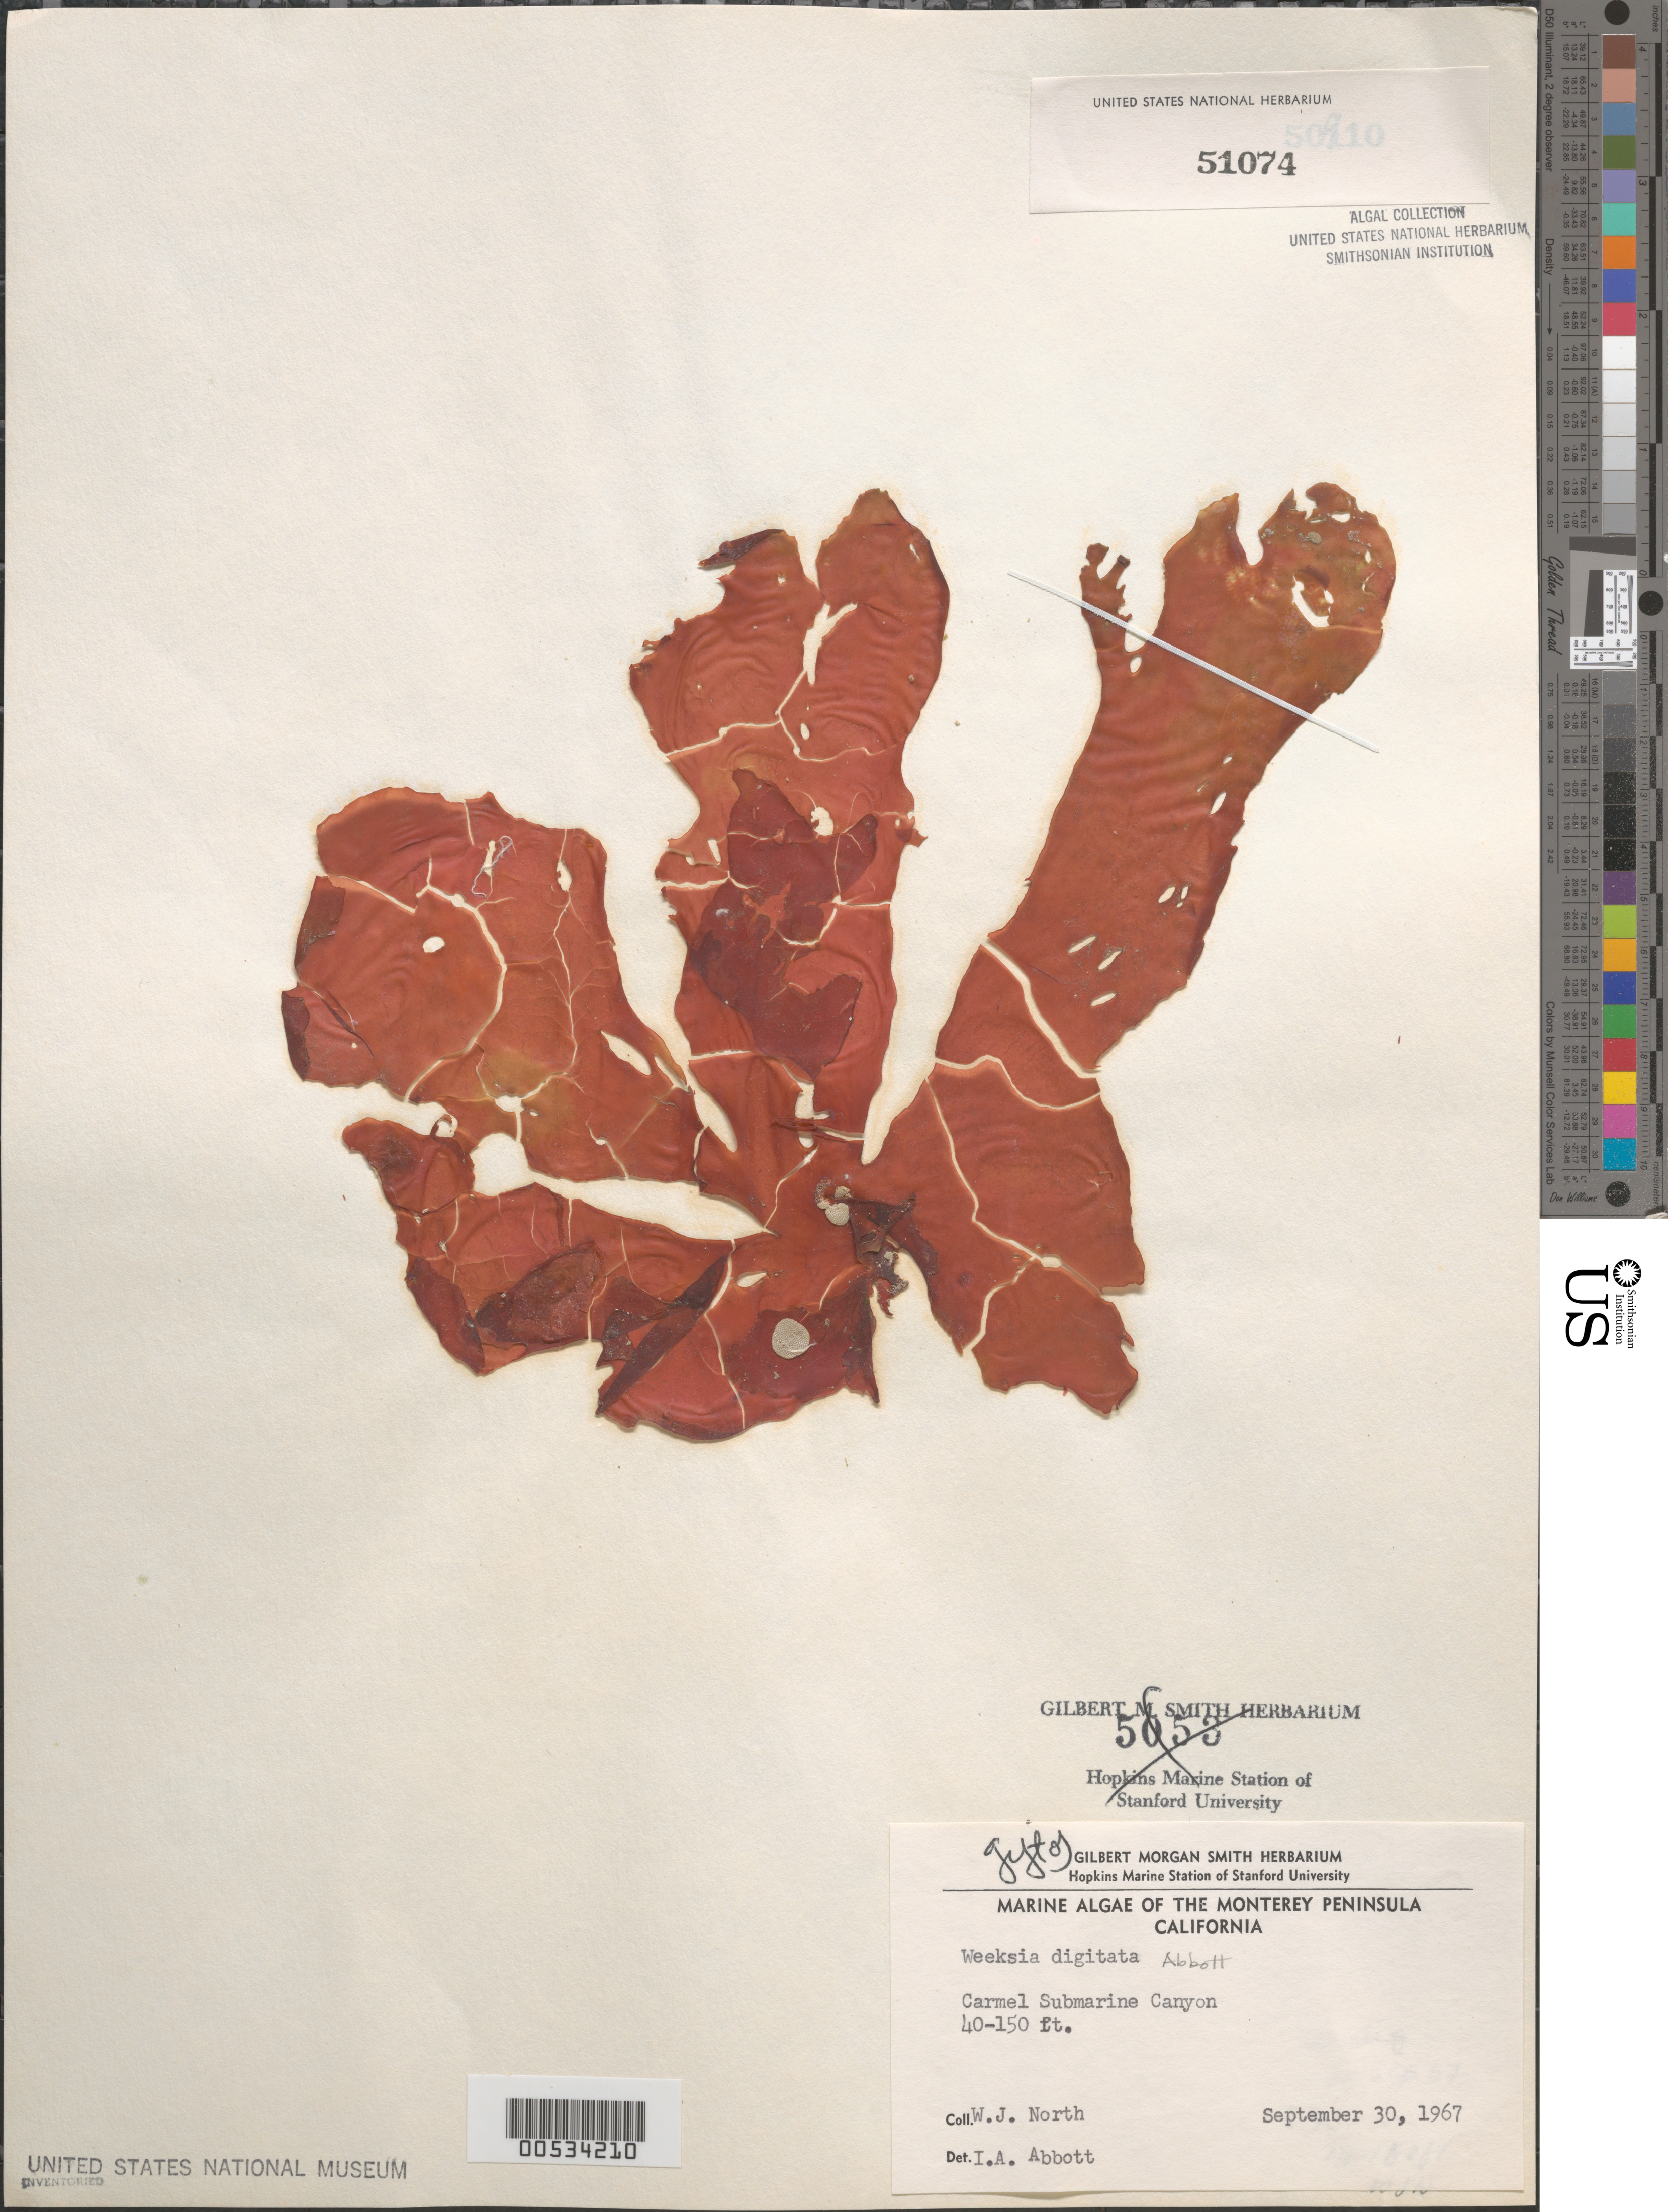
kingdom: Plantae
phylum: Rhodophyta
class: Florideophyceae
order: Gigartinales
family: Dumontiaceae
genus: Weeksia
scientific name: Weeksia digitata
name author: I.A. Abbott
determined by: Abbott, Isabella A.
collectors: W. North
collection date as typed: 30 Sep 1967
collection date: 1967-09-30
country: United States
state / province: California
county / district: Monterey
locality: Carmel Submarine Canyon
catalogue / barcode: US 51074